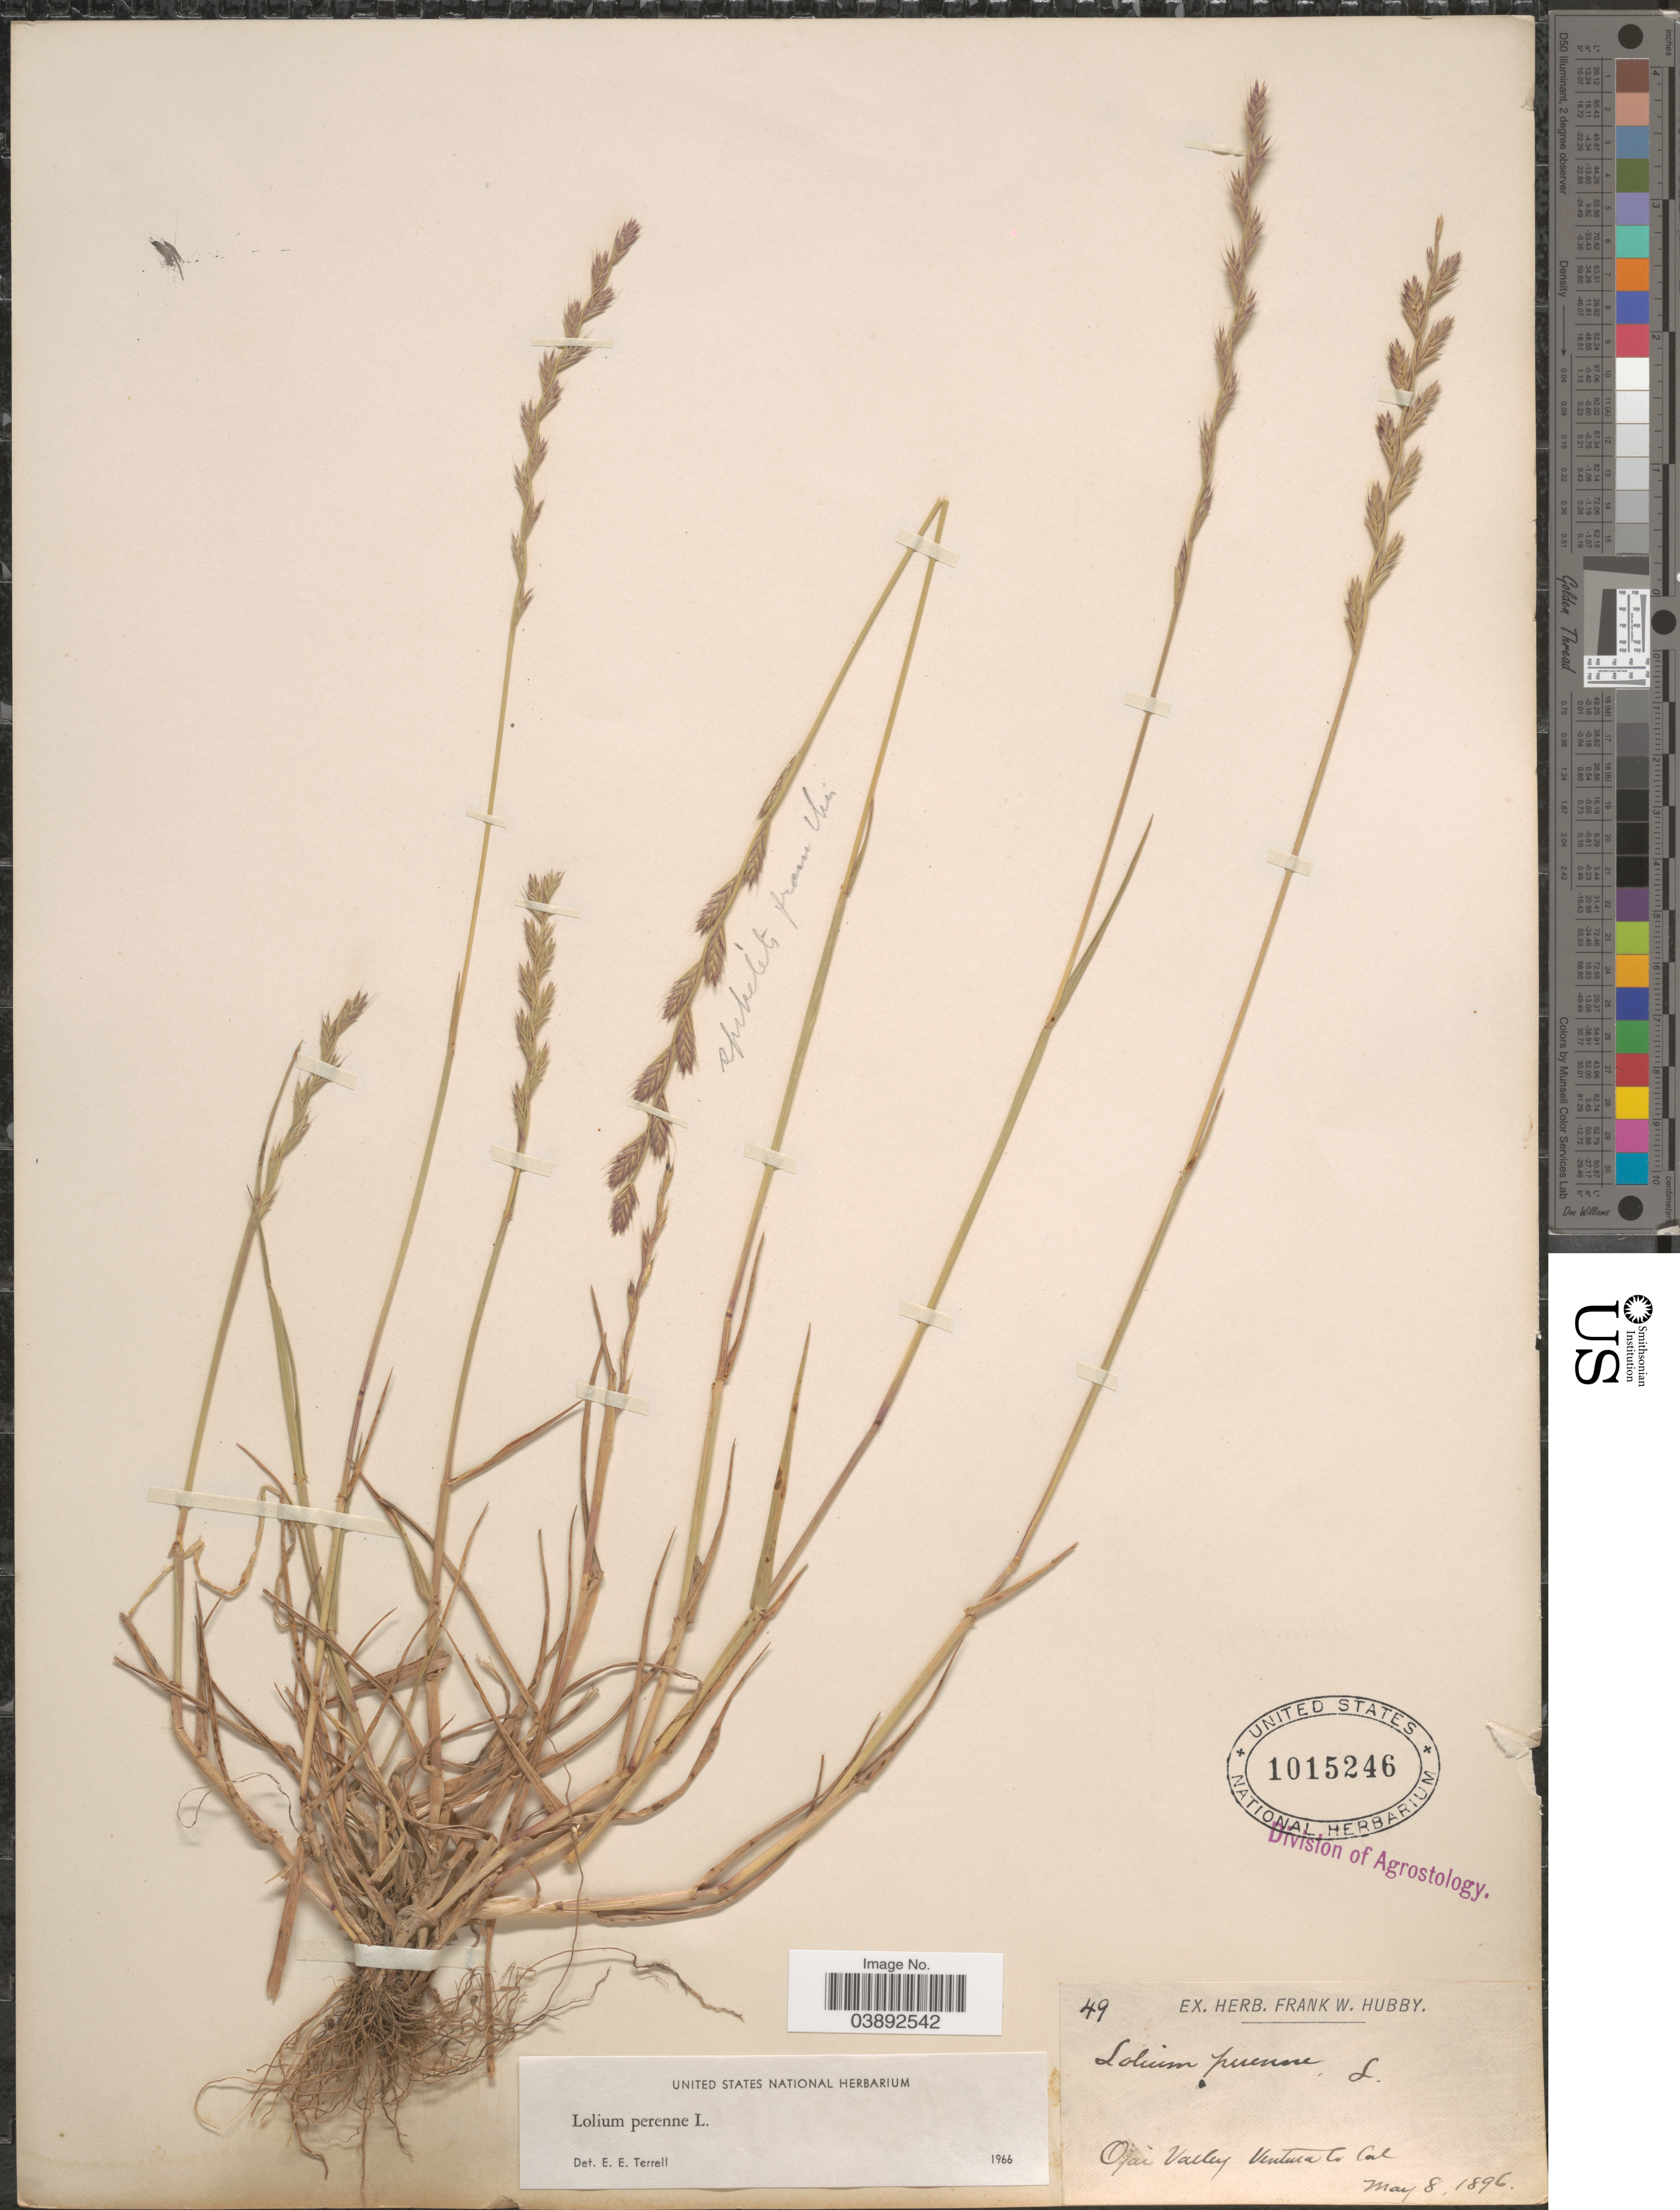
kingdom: Plantae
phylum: Tracheophyta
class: Liliopsida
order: Poales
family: Poaceae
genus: Lolium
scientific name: Lolium perenne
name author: L.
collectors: Ex herb. Frank W. Hubby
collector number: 49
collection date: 1896-05-08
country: United States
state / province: California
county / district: Ventura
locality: Ojai Valley. Ventura Co.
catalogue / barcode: US 1015246